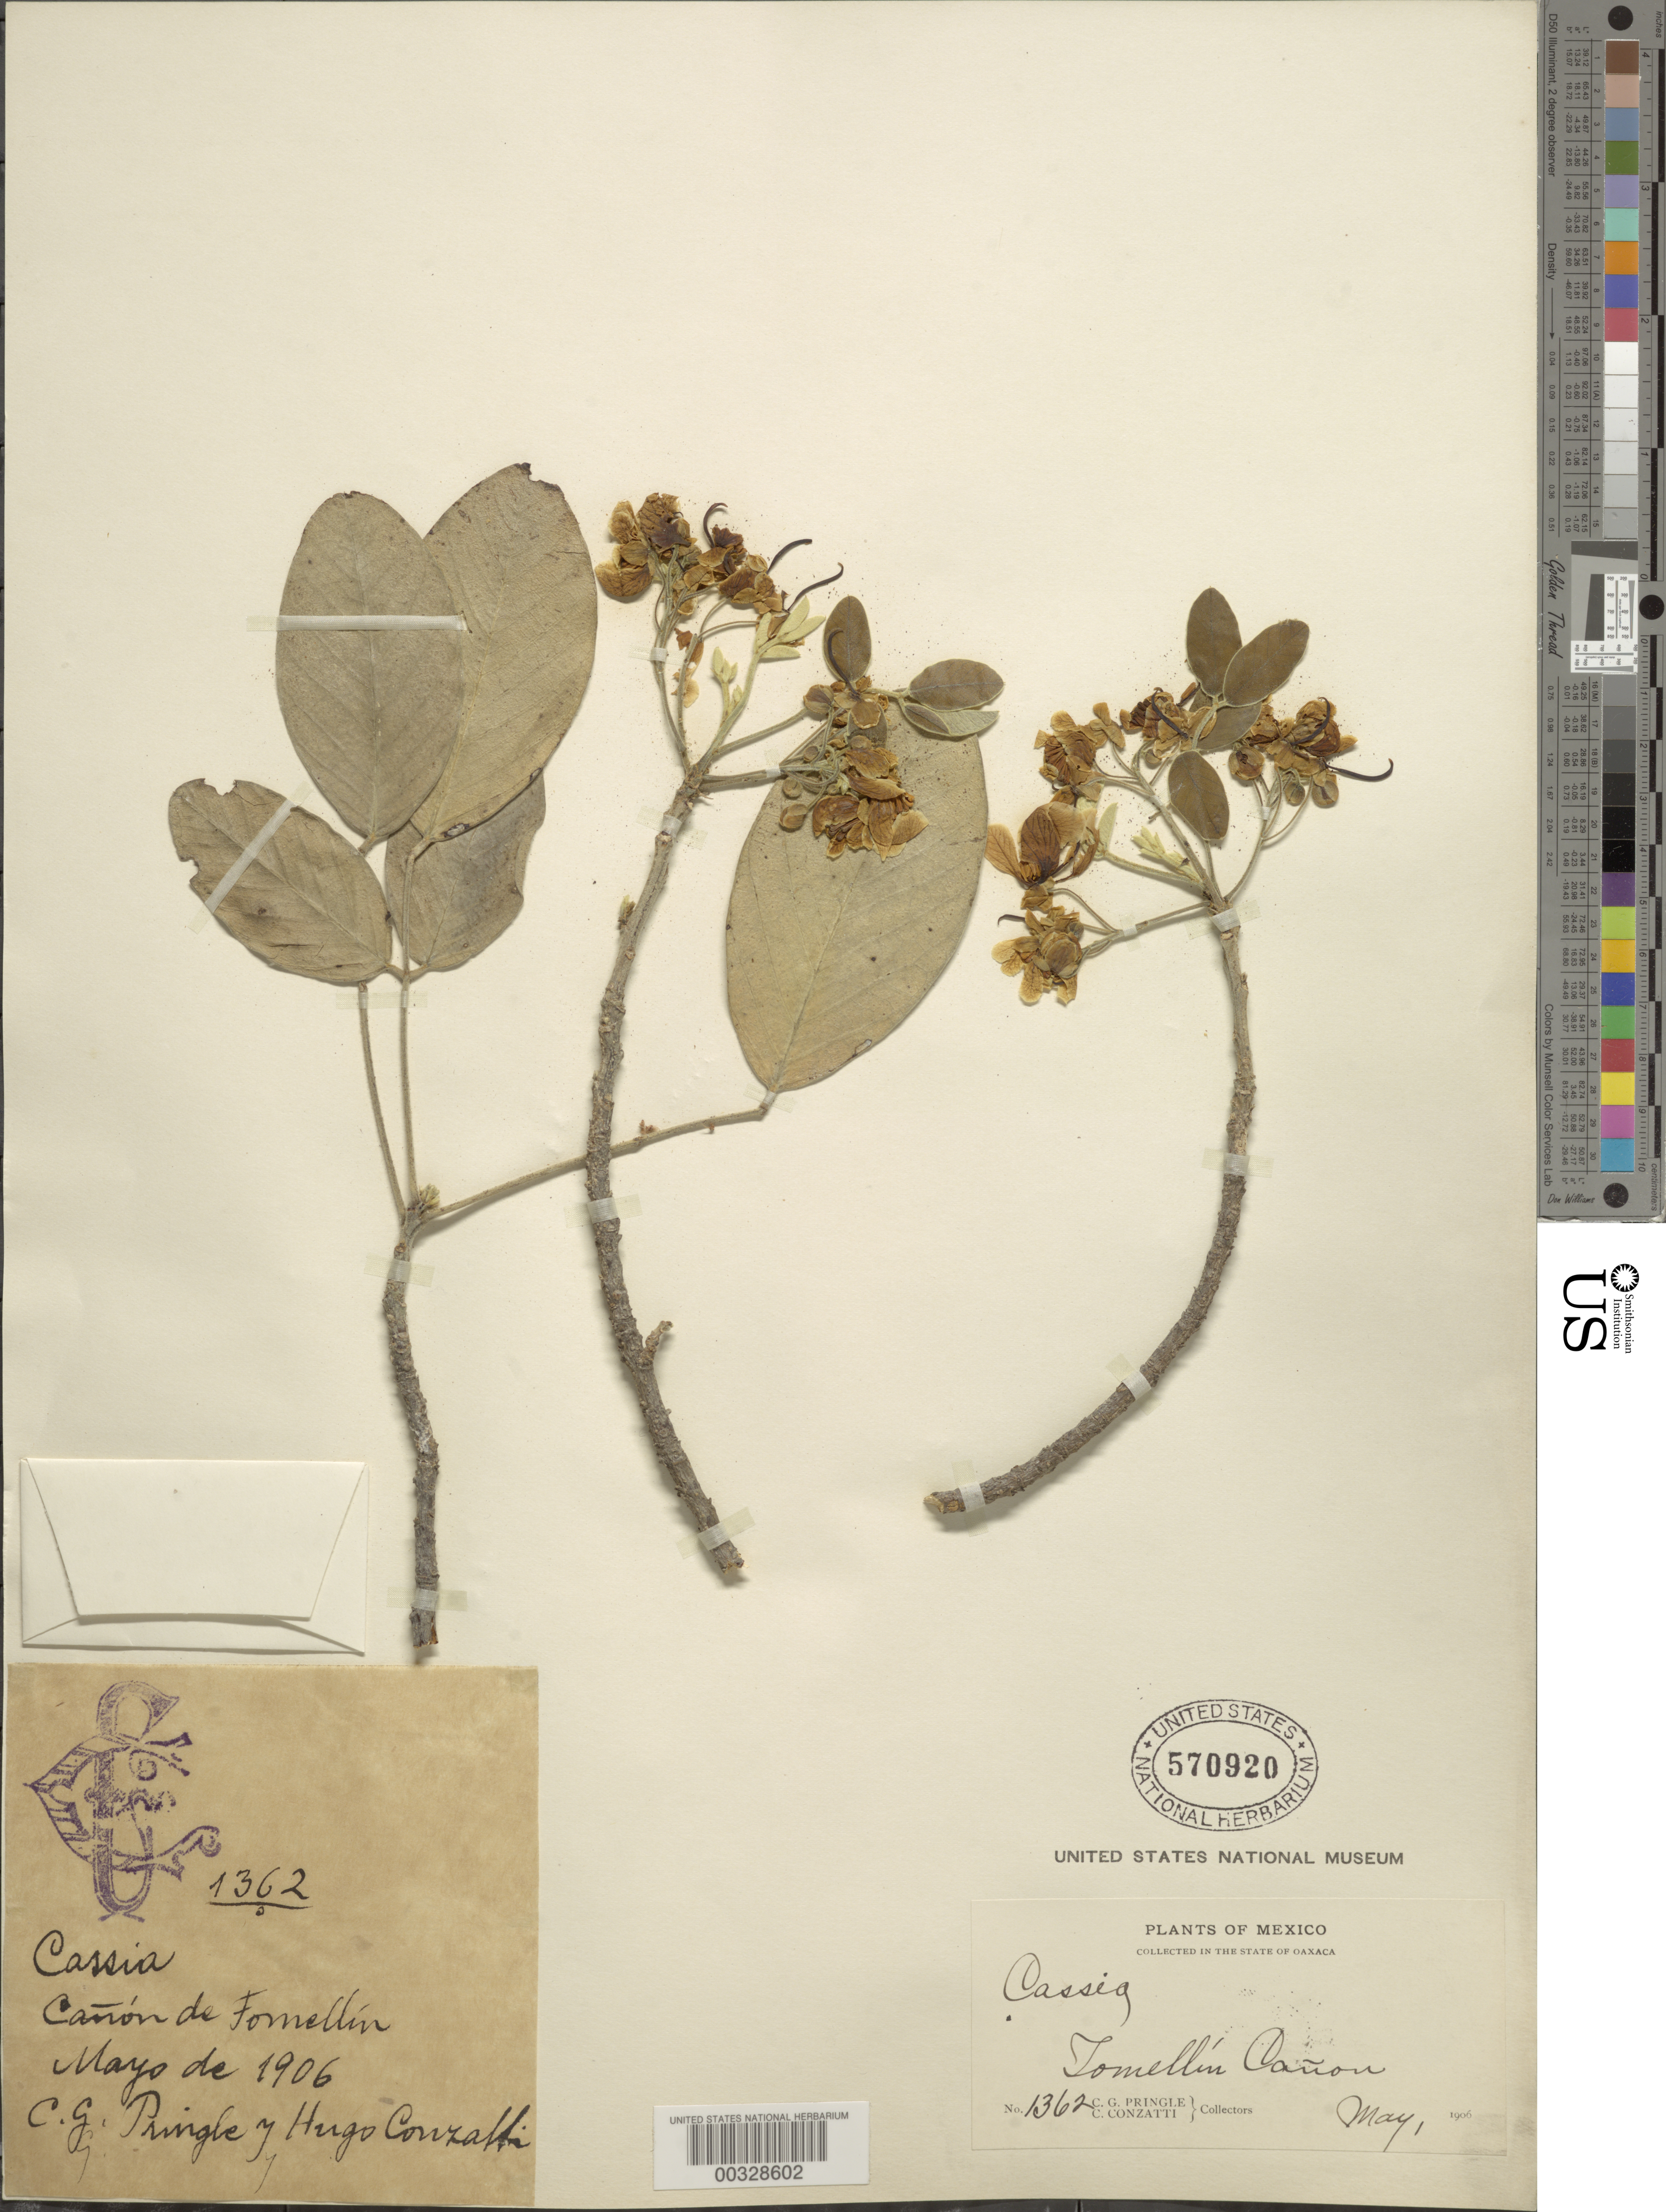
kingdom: Plantae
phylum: Tracheophyta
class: Magnoliopsida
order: Fabales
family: Fabaceae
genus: Senna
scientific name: Senna emarginata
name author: L.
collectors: C. G. Pringle & C. Conzatti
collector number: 1362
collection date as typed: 01 May 1906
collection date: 1906-05-01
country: Mexico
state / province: Oaxaca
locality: Tomellin canon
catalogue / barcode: US 570920